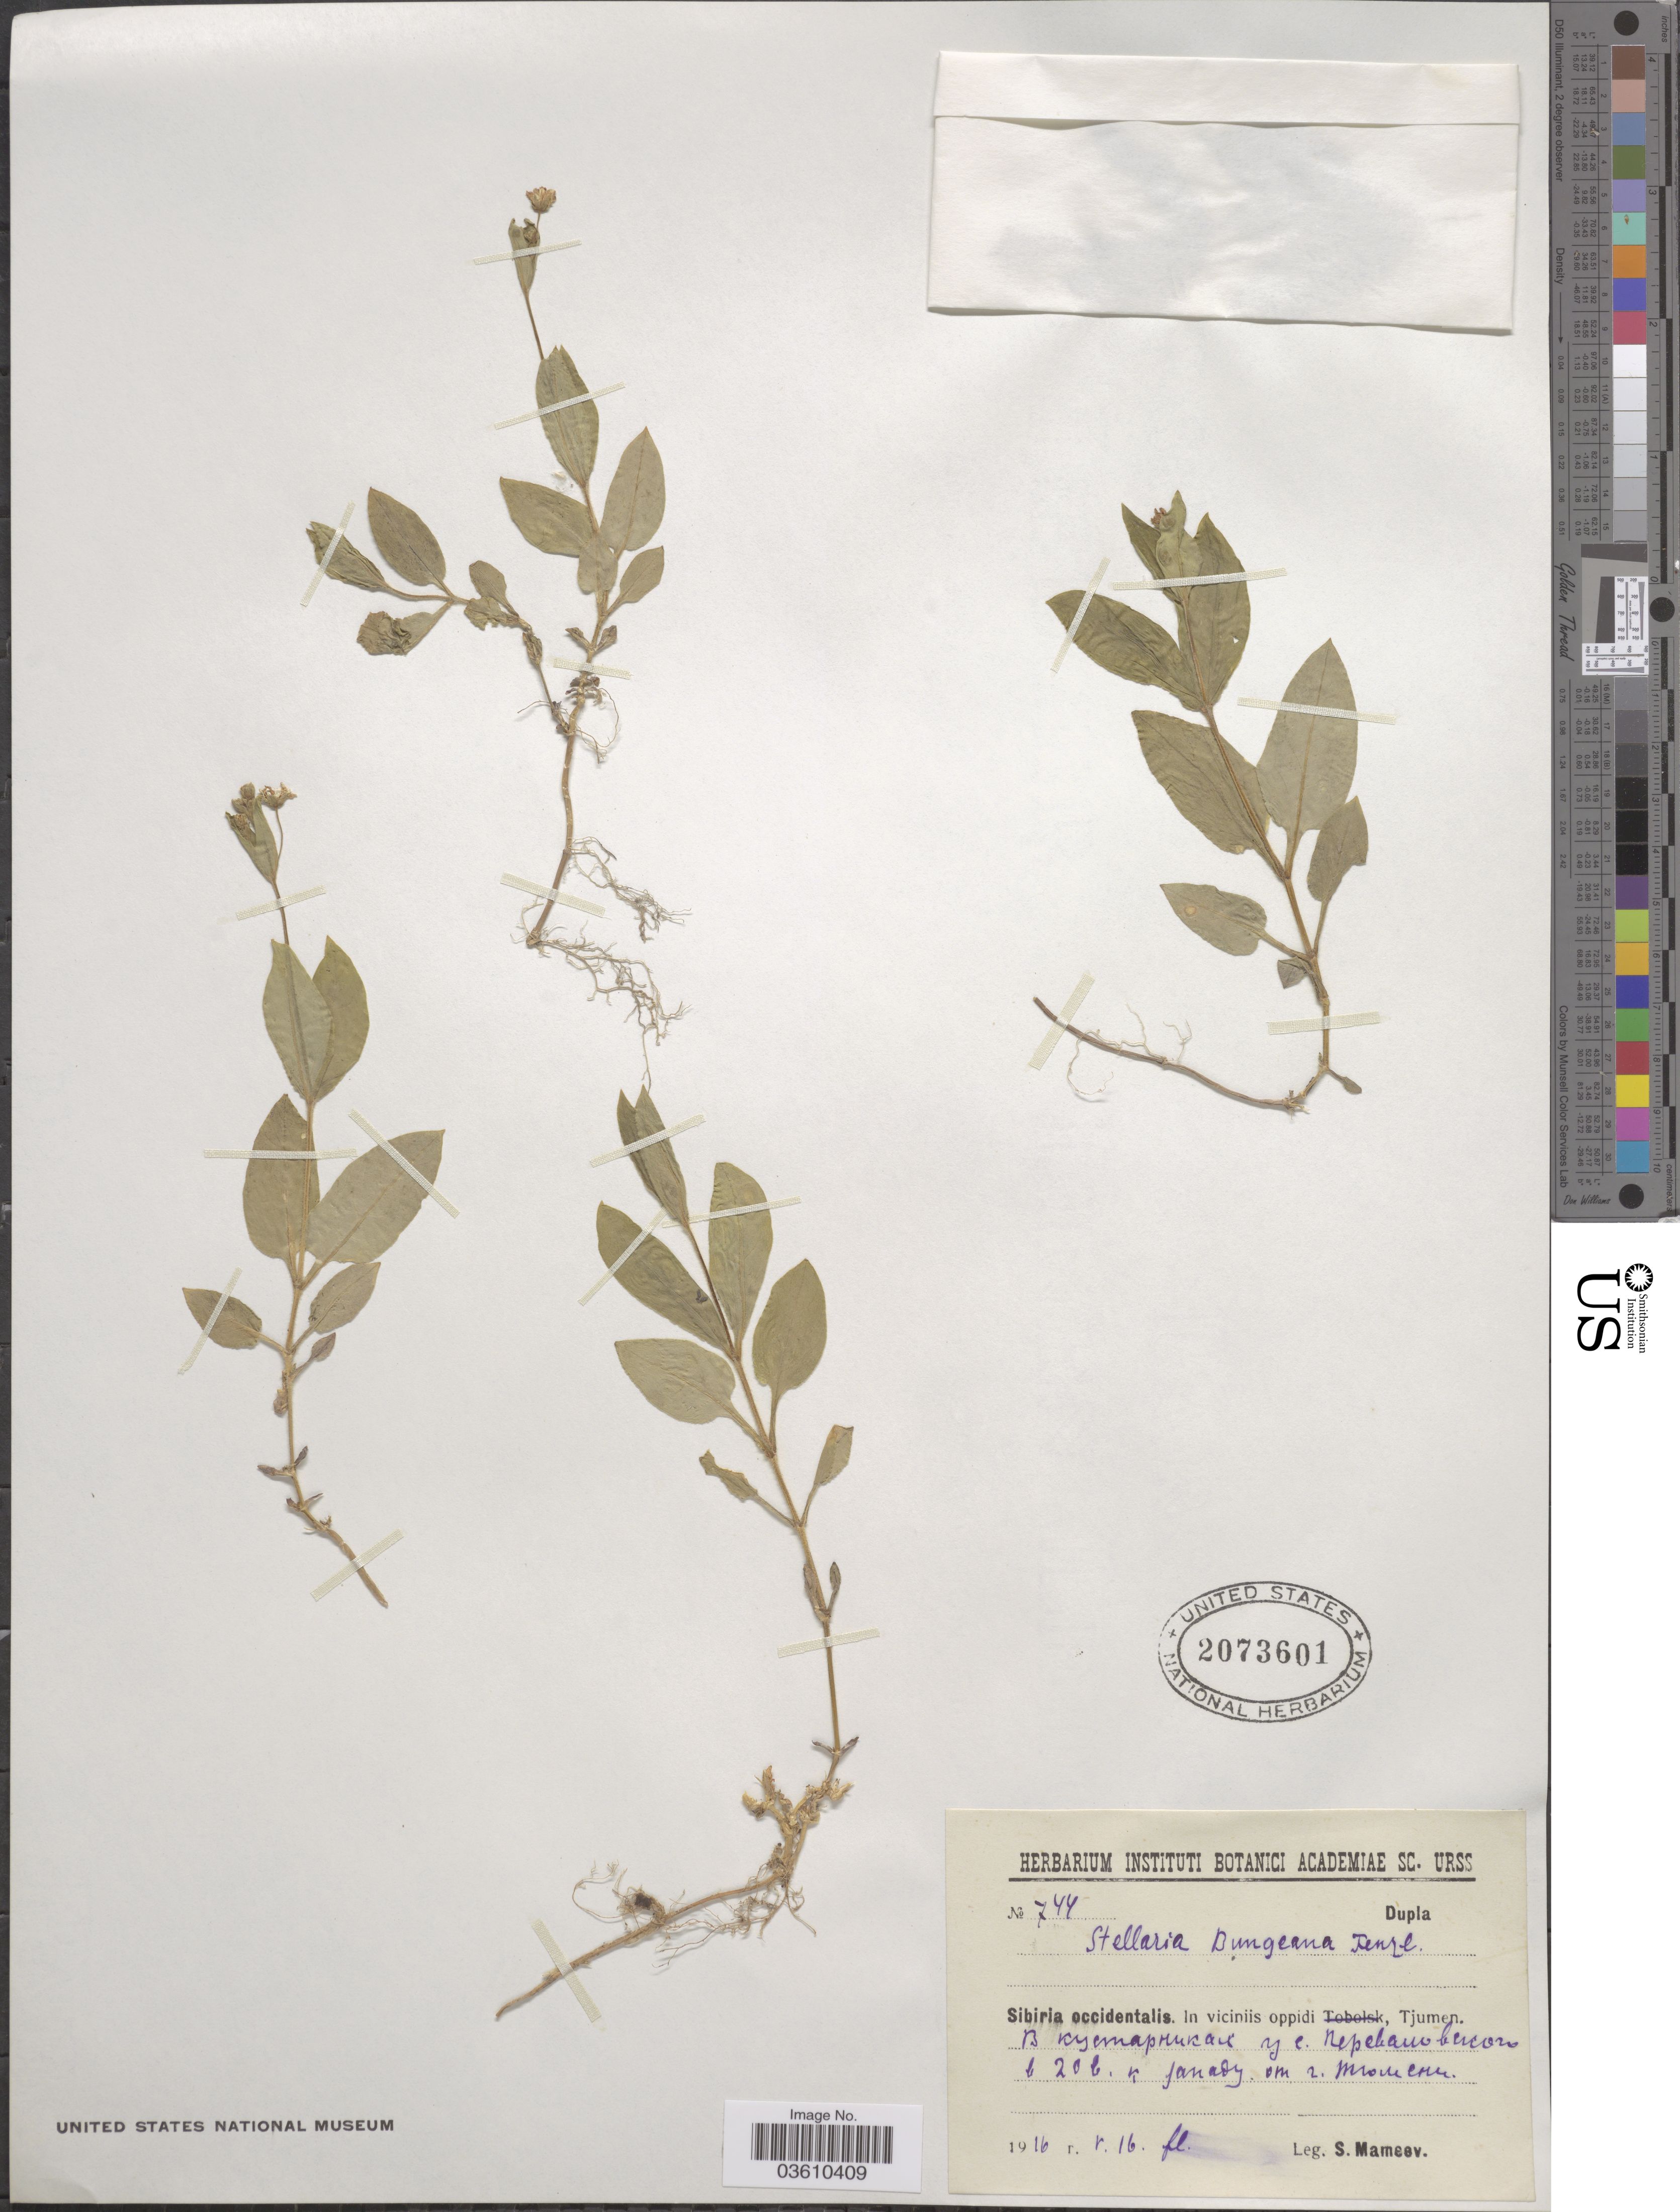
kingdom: Plantae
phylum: Tracheophyta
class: Magnoliopsida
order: Caryophyllales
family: Caryophyllaceae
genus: Stellaria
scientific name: Stellaria bungeana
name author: Fenzl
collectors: S. Mameev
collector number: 744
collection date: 1916-05-16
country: Russian Federation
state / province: Tyumen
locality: Sibiria occidentalis, in viciniis oppidi, Tjumen. X.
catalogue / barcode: US 2073601